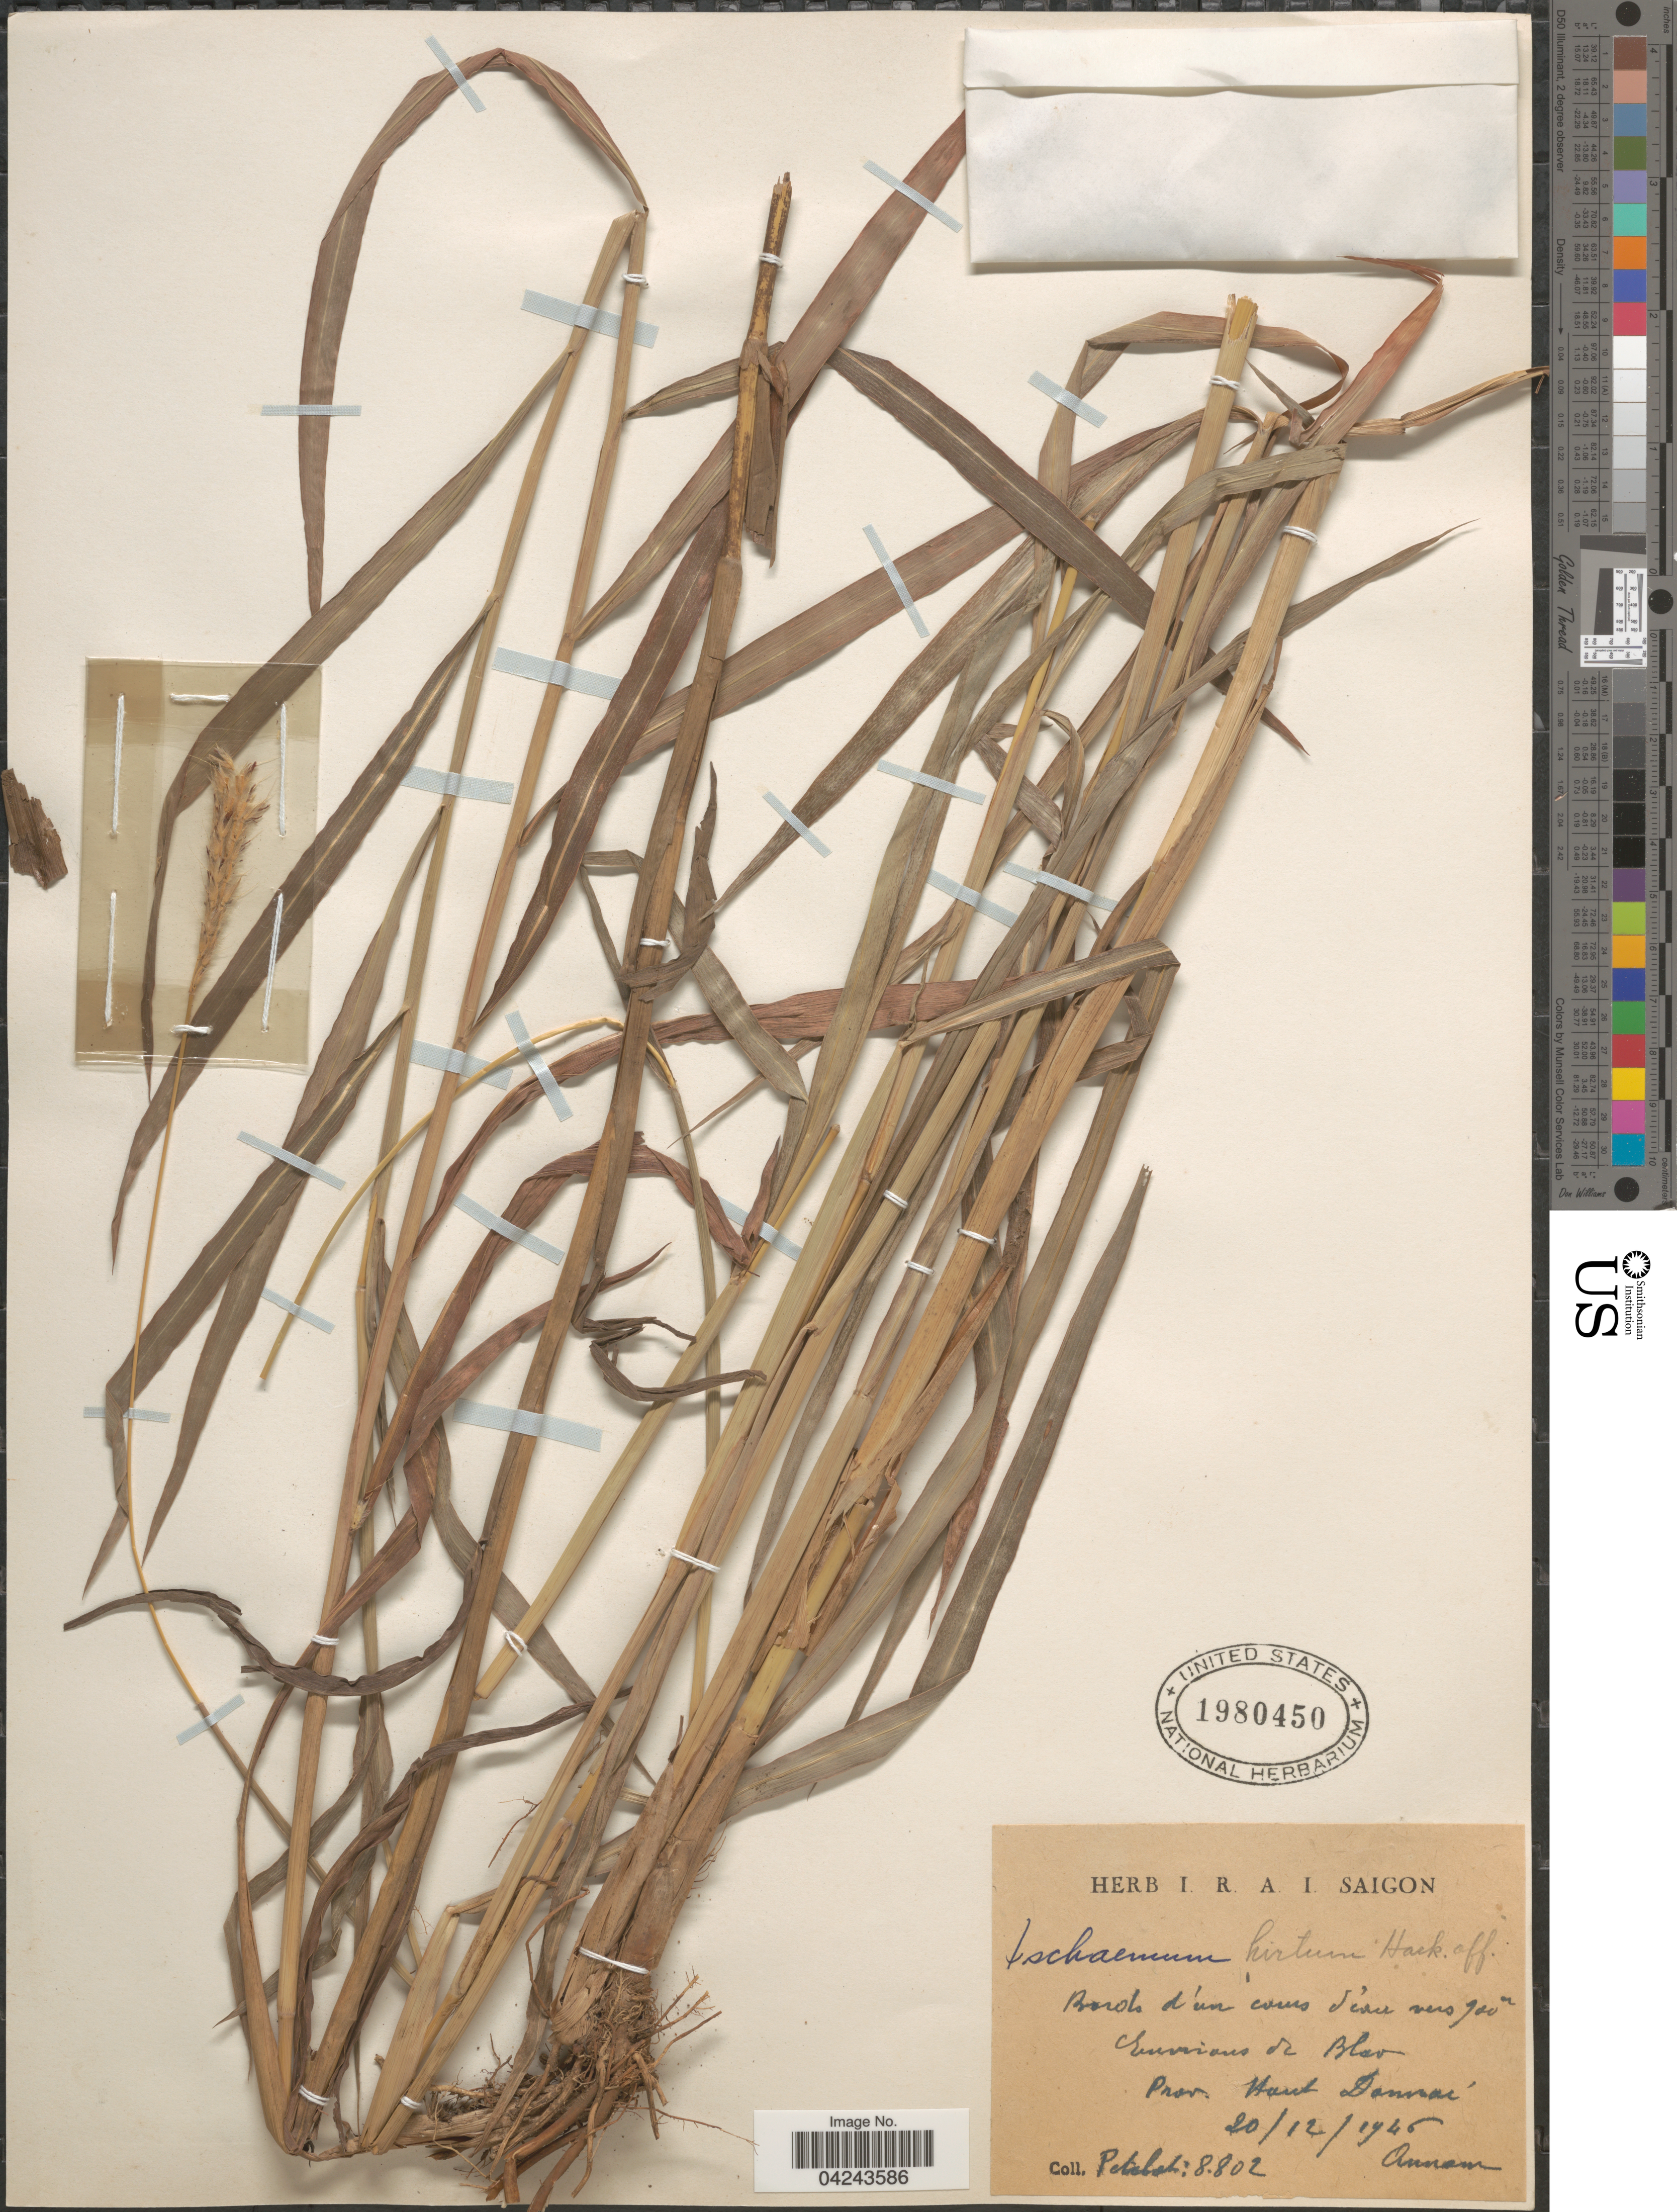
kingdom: Plantae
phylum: Tracheophyta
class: Liliopsida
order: Poales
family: Poaceae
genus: Ischaemum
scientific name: Ischaemum polystachyum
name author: J. Presl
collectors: Pételot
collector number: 8802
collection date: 1946-12-20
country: Vietnam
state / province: Dong Nai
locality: Bords d'un cous d'env. Environs de Blao. Prov. Haut Donnai. Annam.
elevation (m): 900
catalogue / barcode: US 1980450